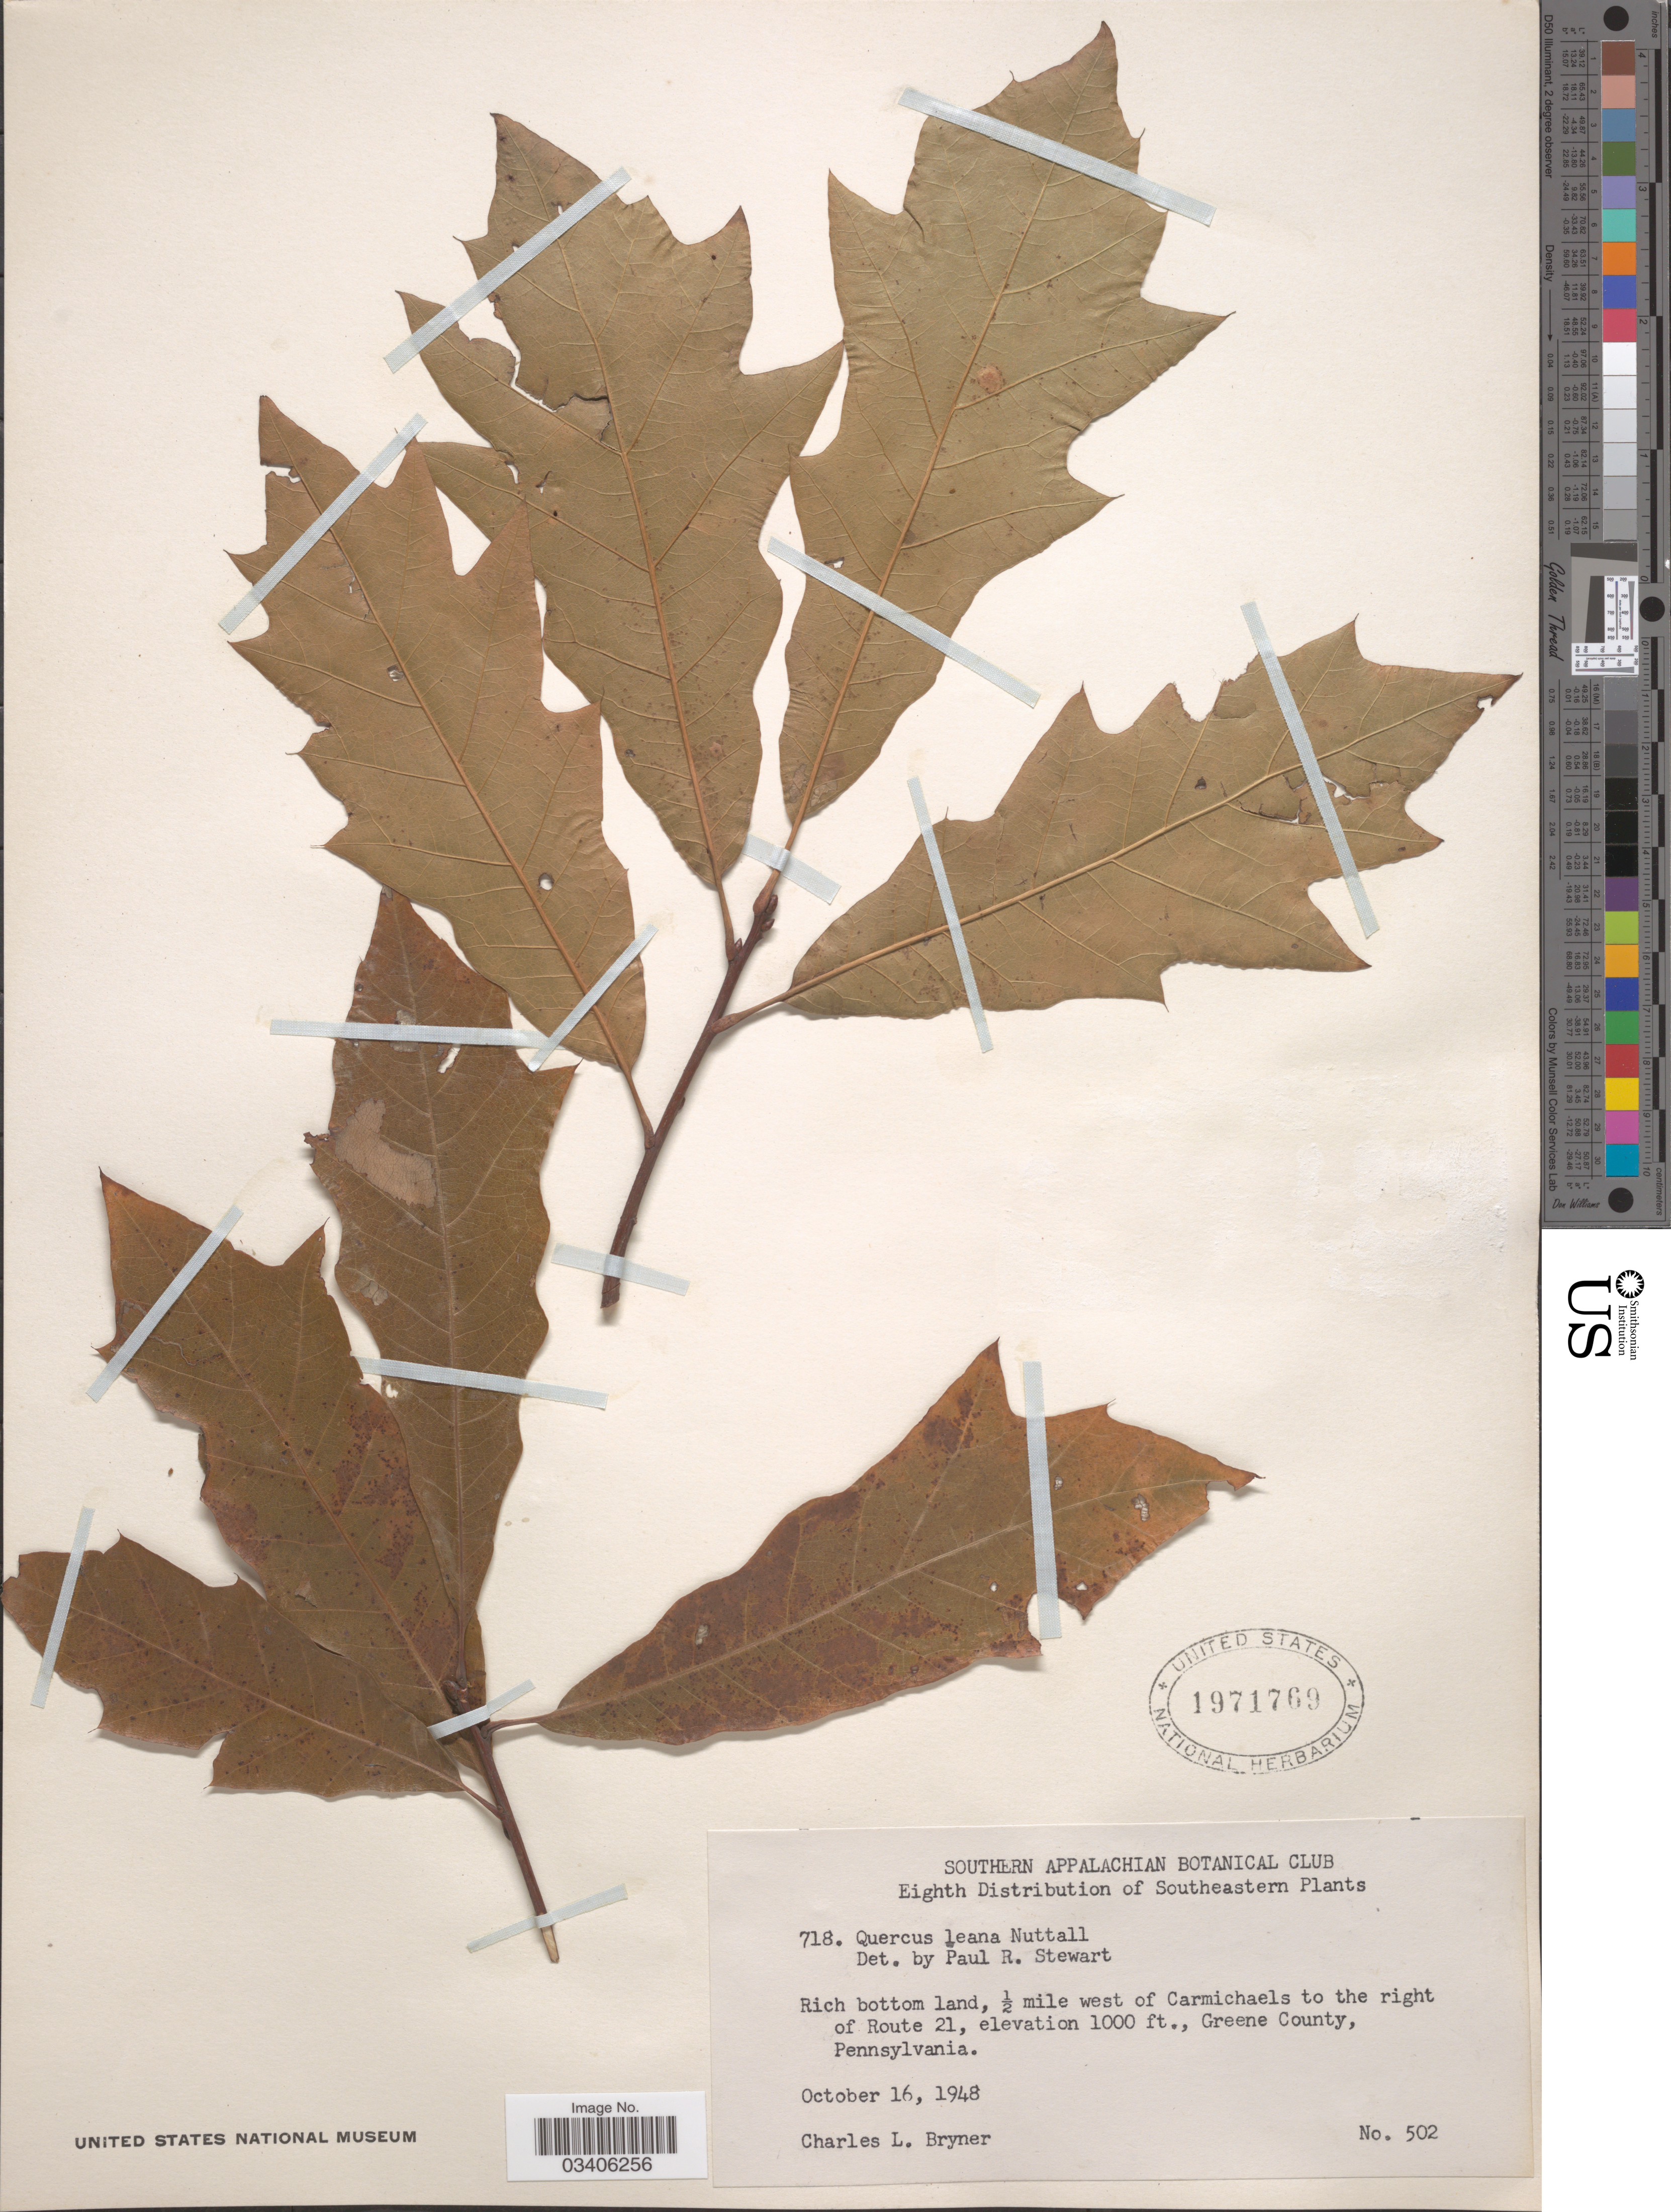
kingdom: Plantae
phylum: Tracheophyta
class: Magnoliopsida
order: Fagales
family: Fagaceae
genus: Quercus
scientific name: Quercus x leana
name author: Nutt.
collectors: C. Bryner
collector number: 502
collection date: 1948-10-16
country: United States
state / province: Pennsylvania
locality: Southeastern. Rich bottom land, ½ mile west of Carmichaels to the right of Route 21, Greene County.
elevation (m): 305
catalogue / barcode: US 1971769